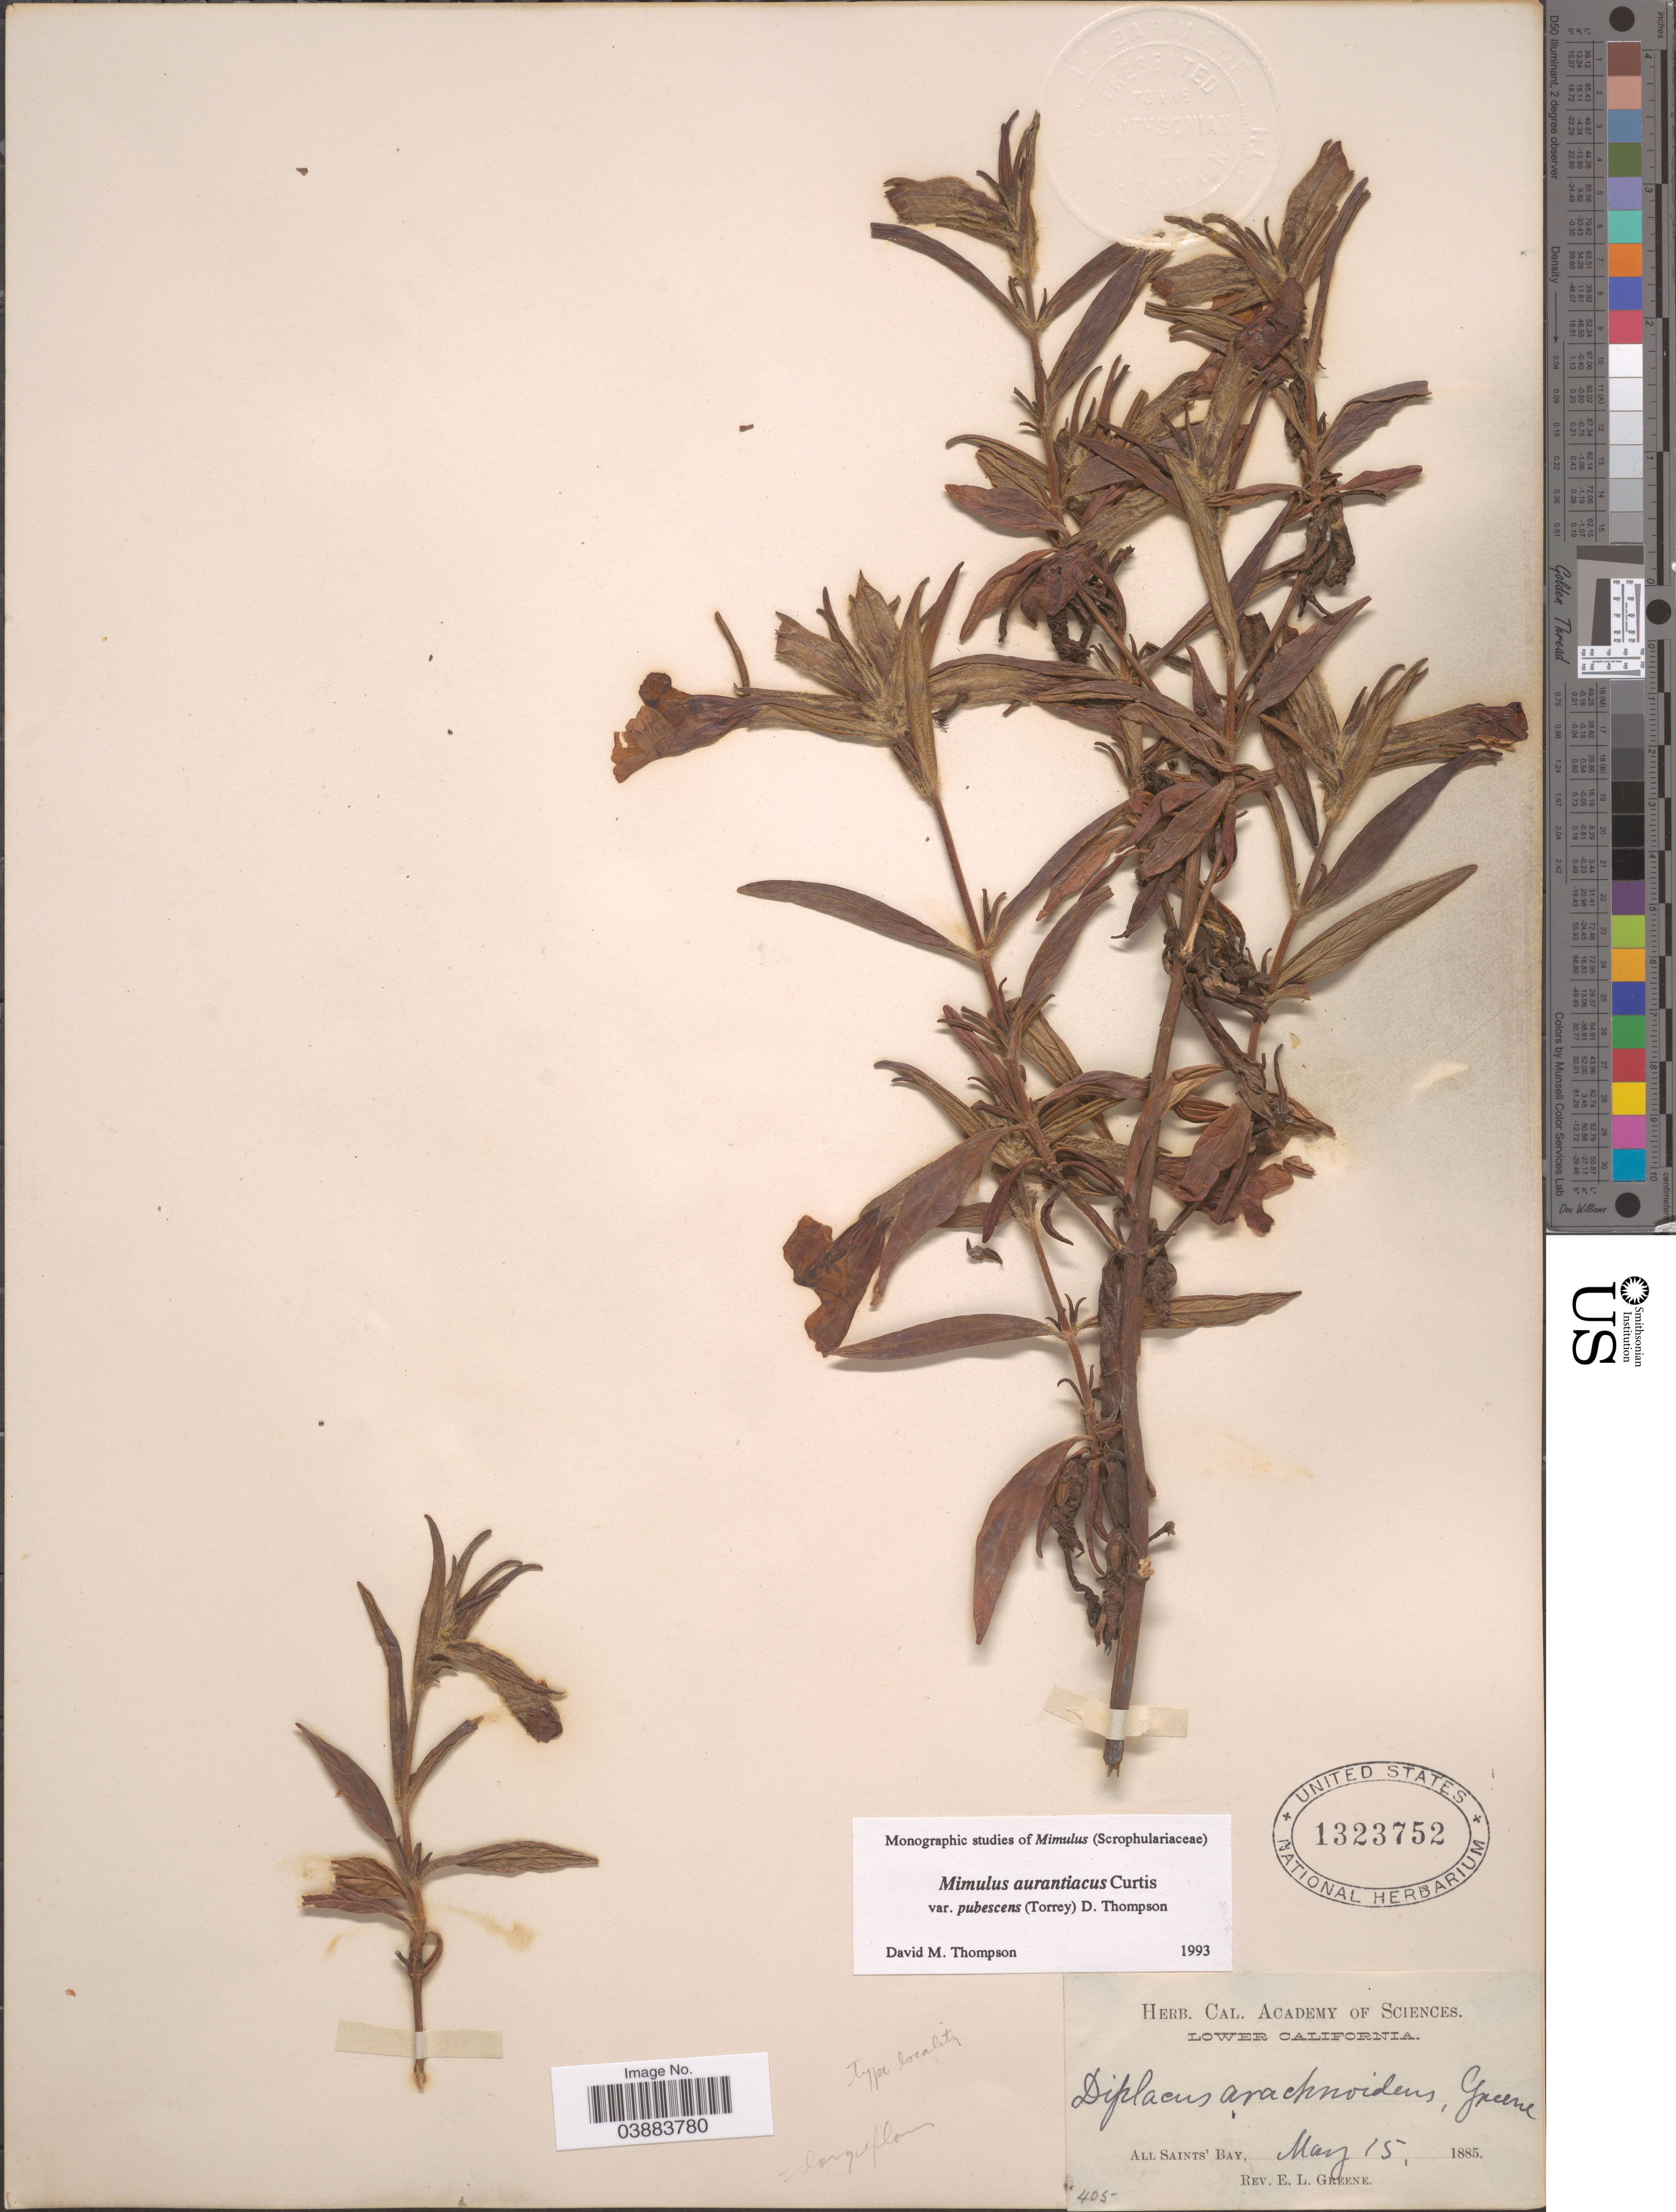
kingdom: Plantae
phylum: Tracheophyta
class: Magnoliopsida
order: Lamiales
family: Phrymaceae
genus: Diplacus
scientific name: Diplacus aurantiacus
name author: (Curtis) Jeps.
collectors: E. L. Greene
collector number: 405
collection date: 1885-05-15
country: Mexico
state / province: Baja California Sur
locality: Lower California. All Saint's Bay.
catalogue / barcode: US 1323752